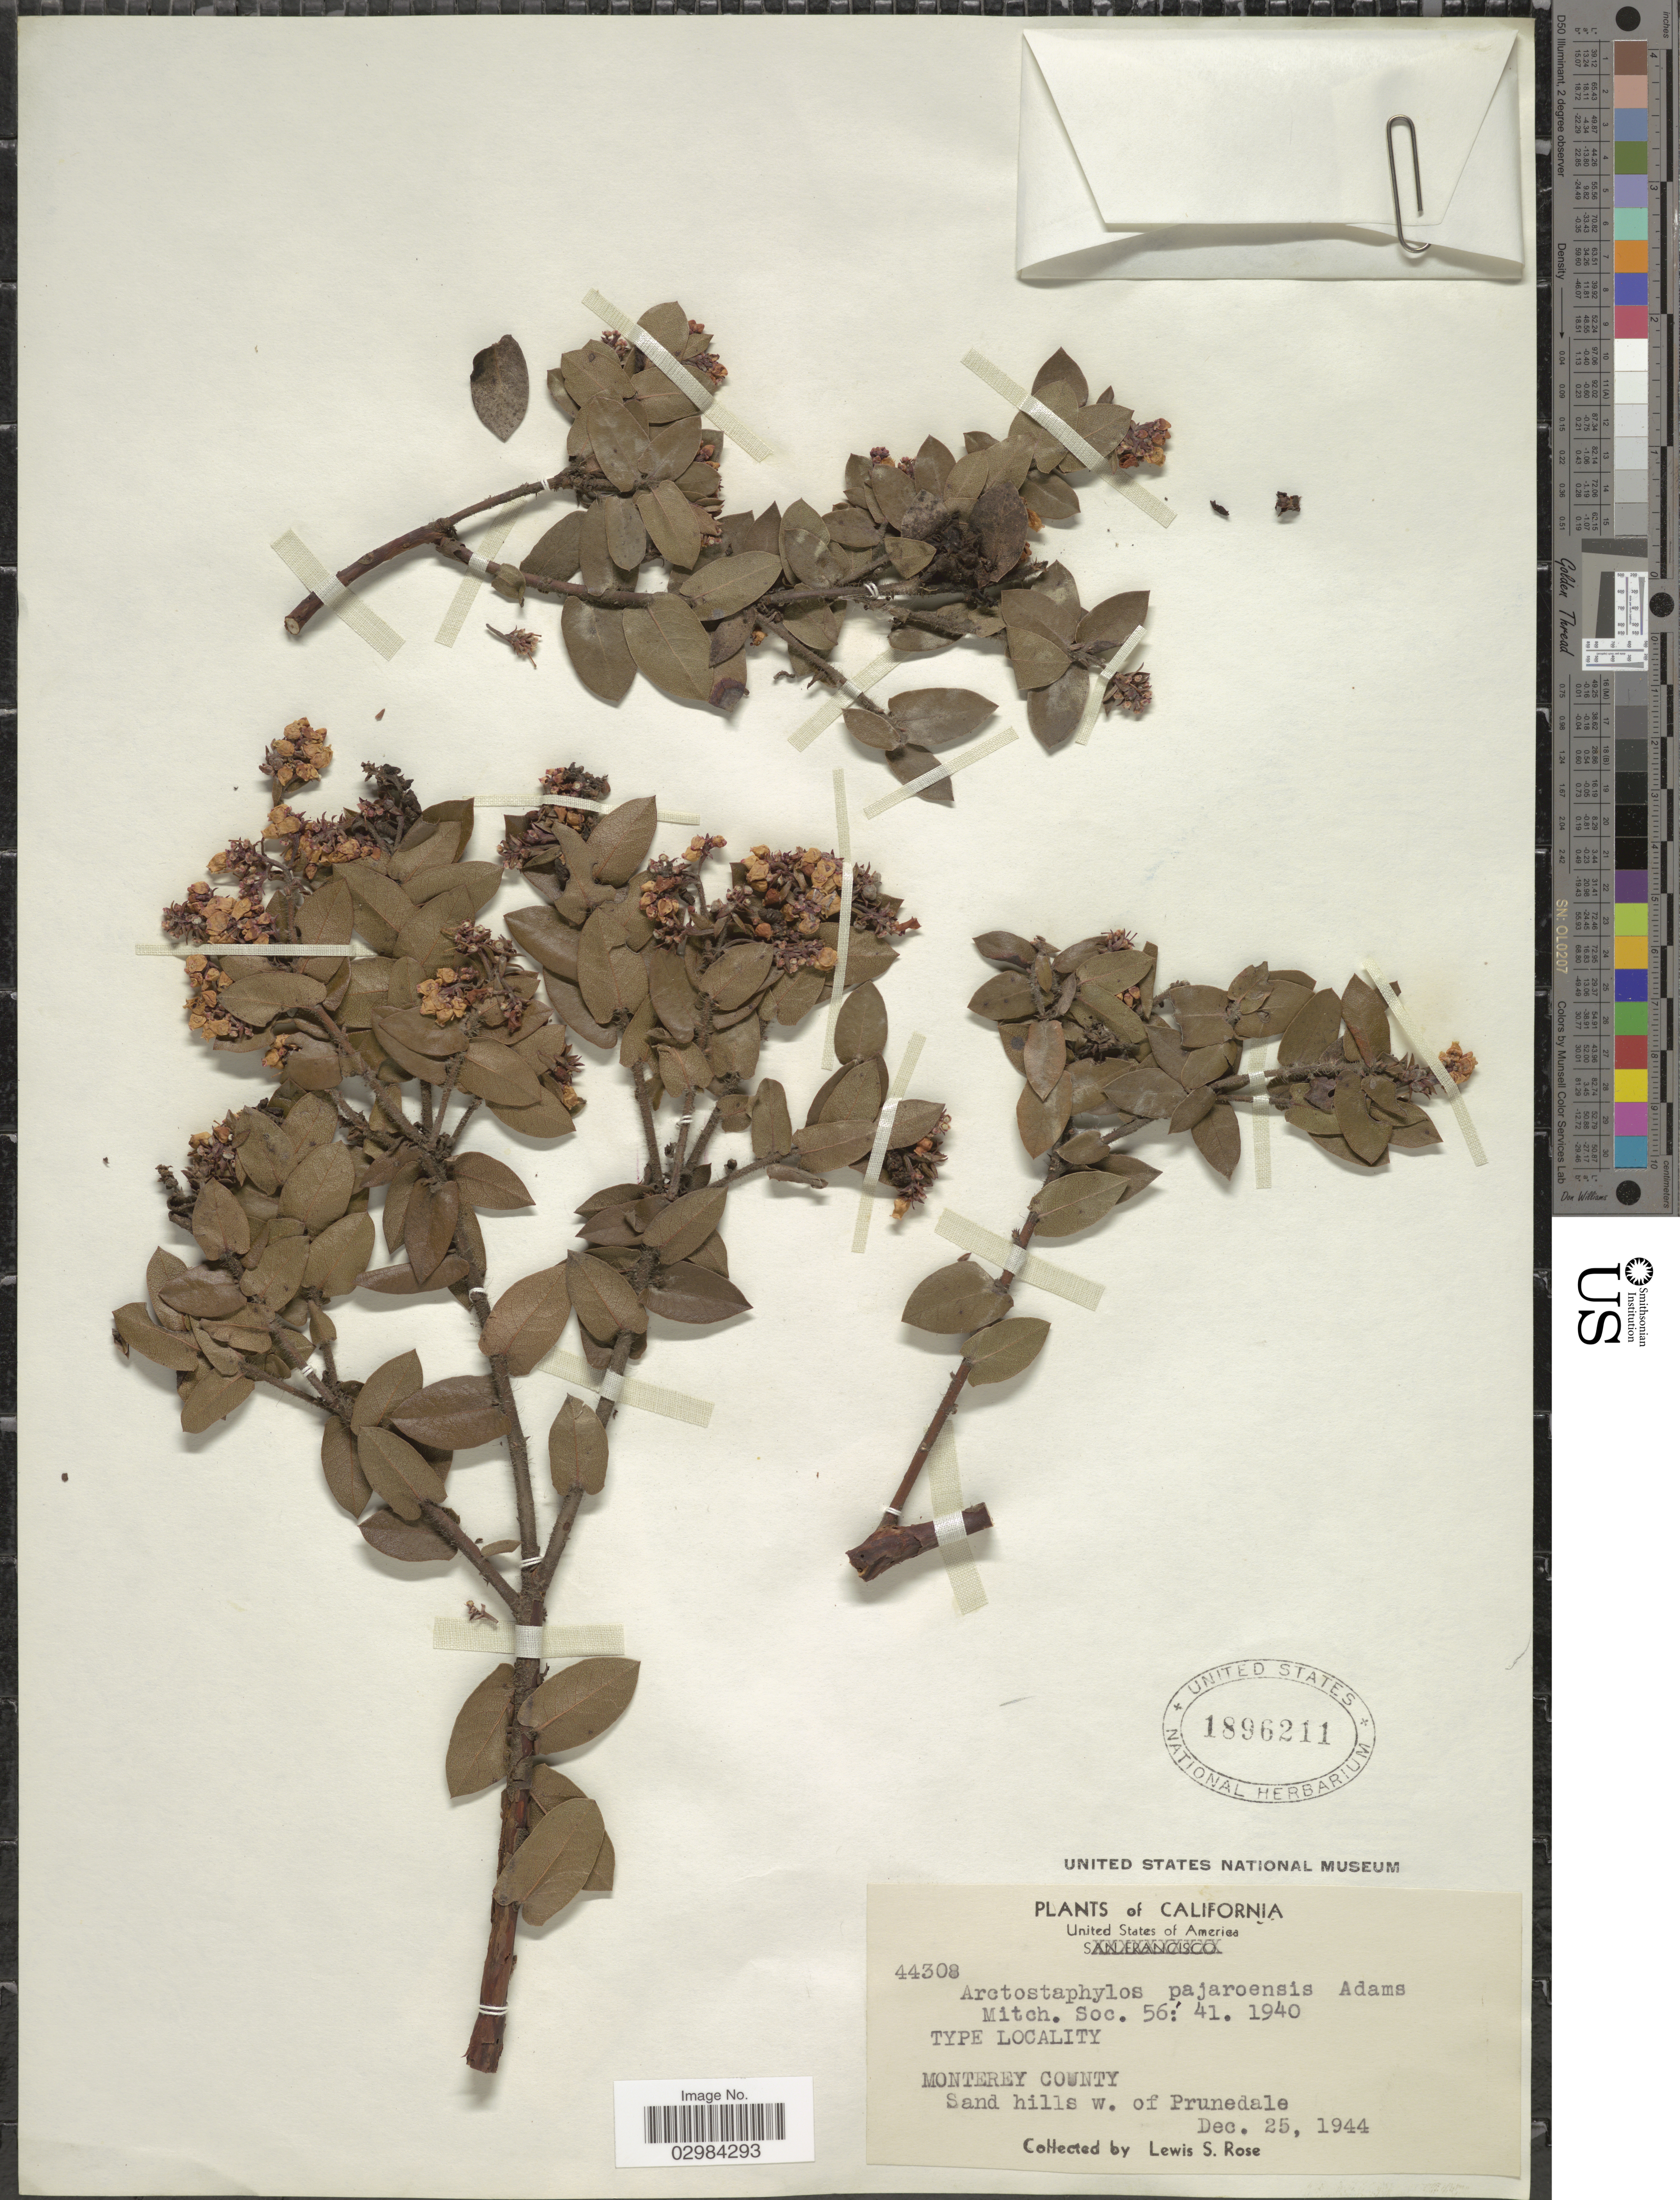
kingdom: Plantae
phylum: Tracheophyta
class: Magnoliopsida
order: Ericales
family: Ericaceae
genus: Arctostaphylos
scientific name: Arctostaphylos pajaroensis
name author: J.E. Adams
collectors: L. S. Rose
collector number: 44308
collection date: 1944-12-25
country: United States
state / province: California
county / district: Monterey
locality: Monterey County, Sand hills w. of Prunedale.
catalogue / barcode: US 1896211